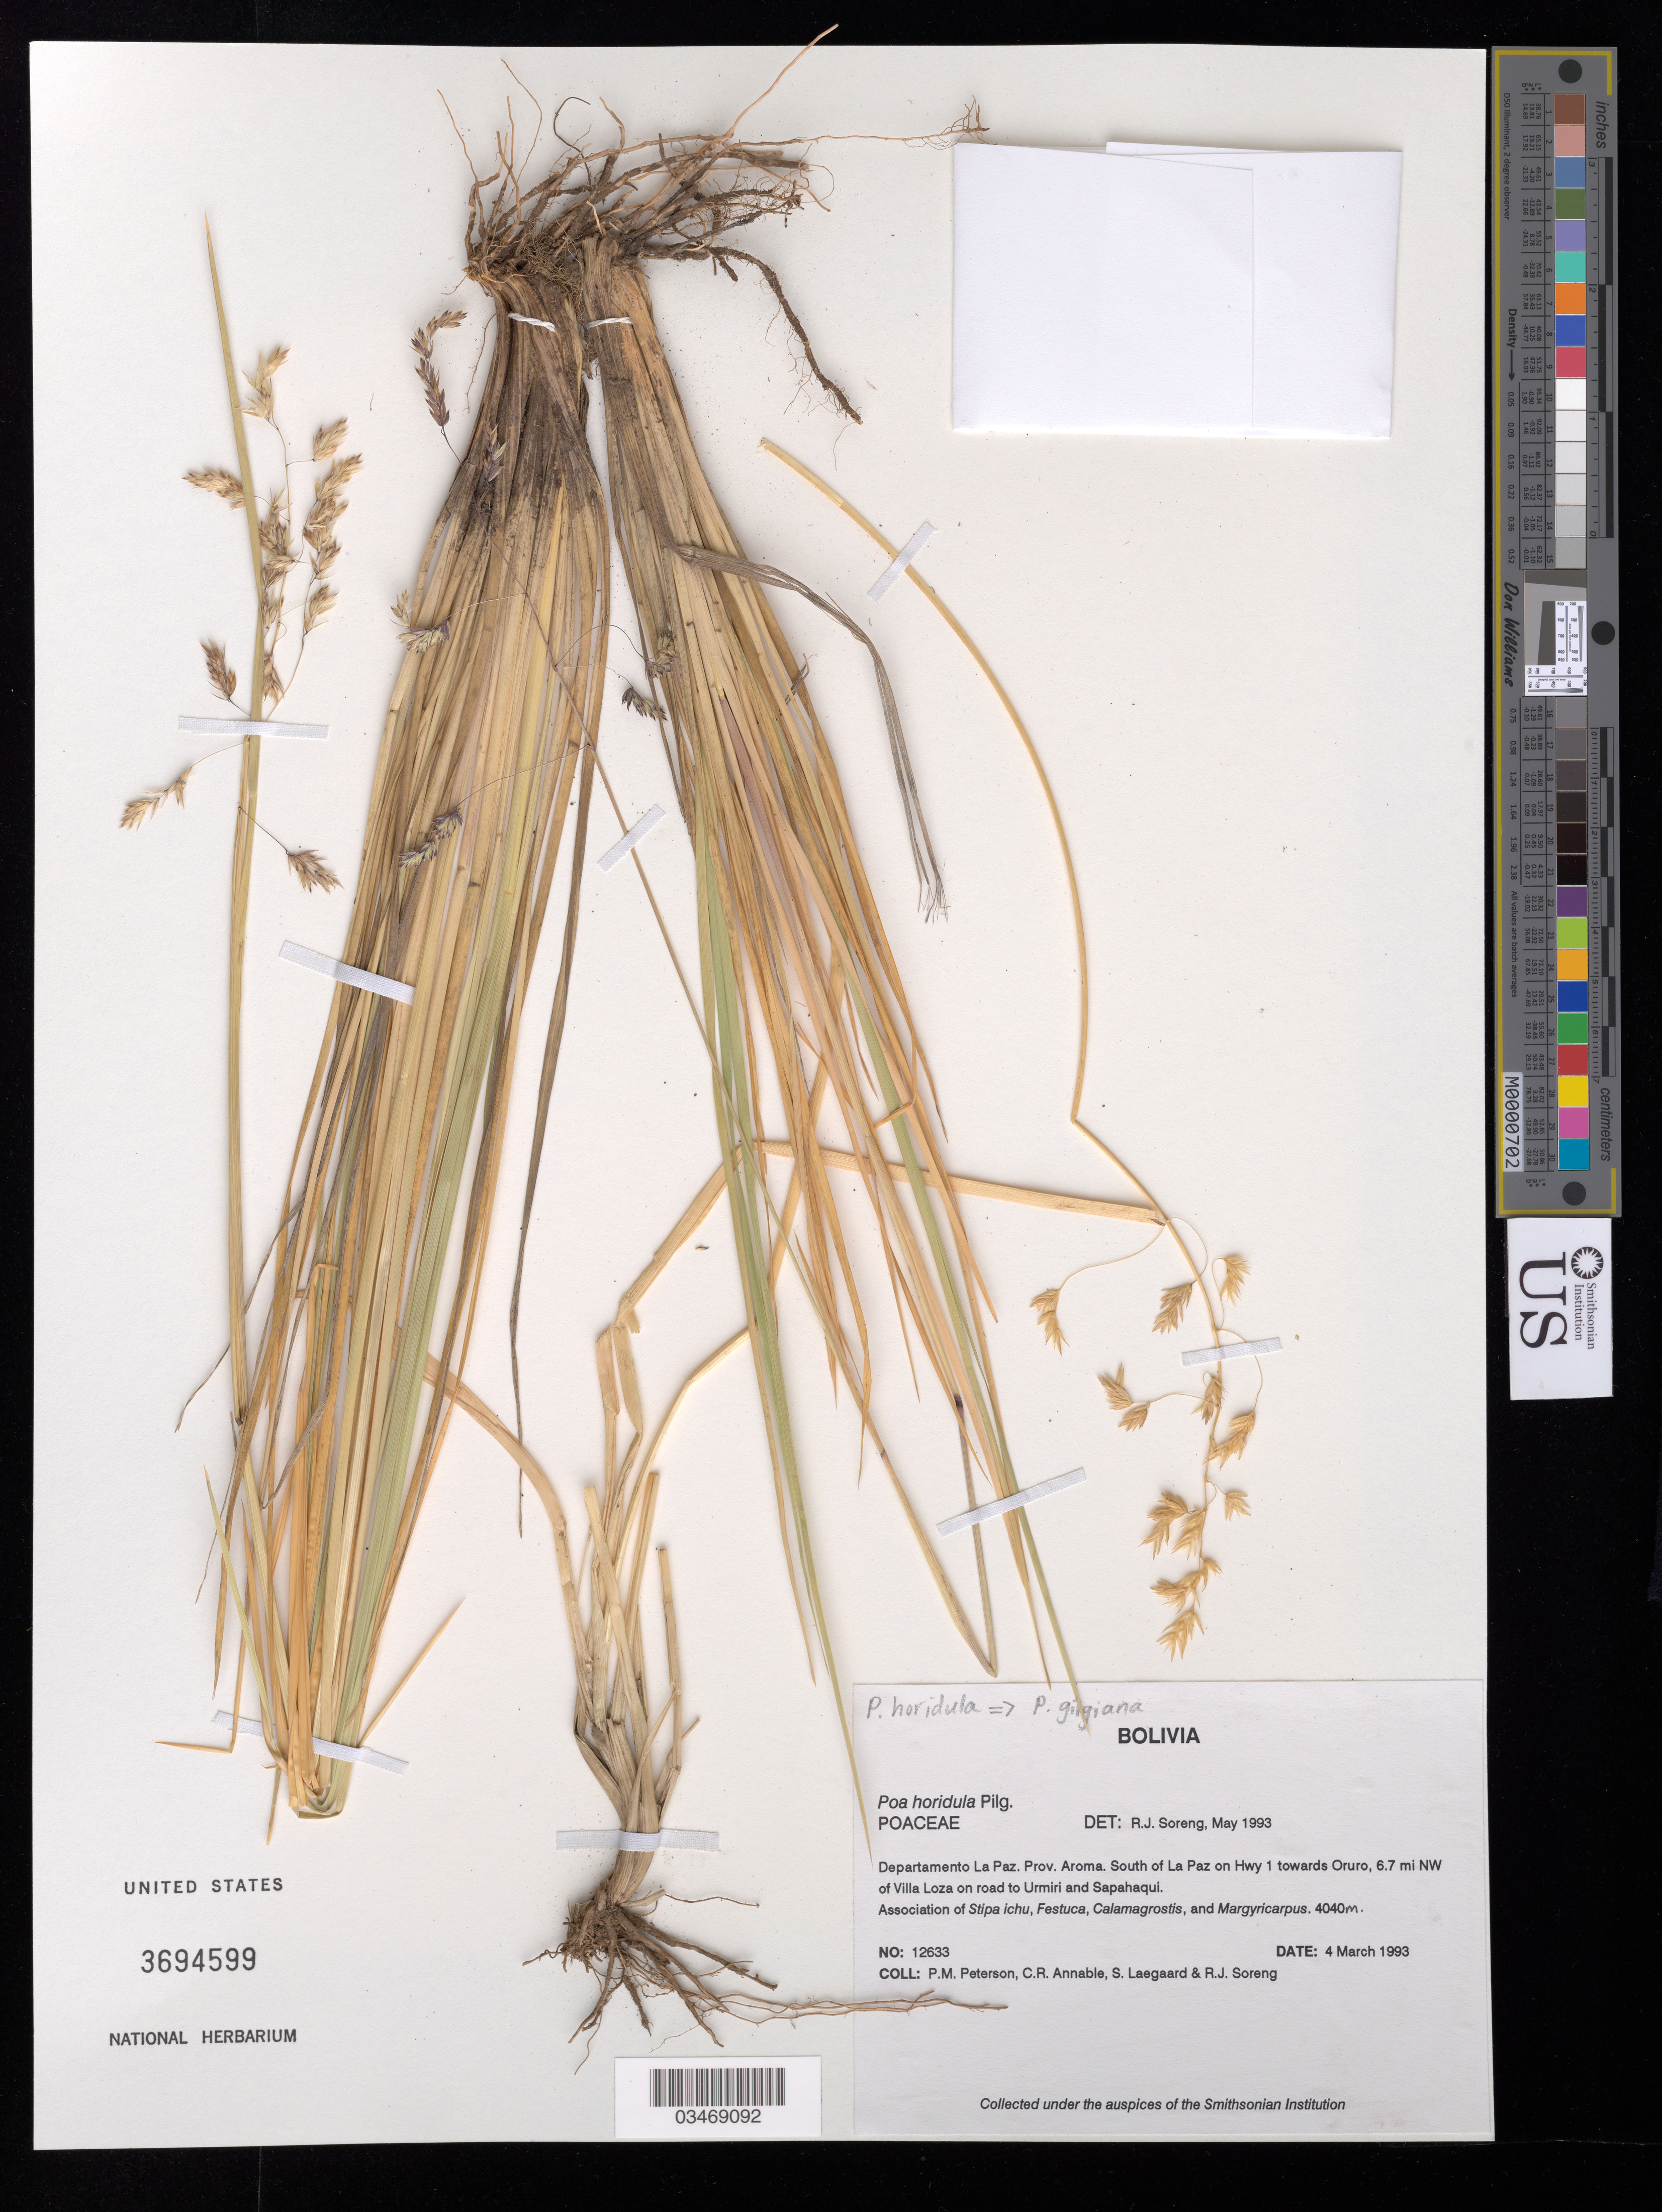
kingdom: Plantae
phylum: Tracheophyta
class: Liliopsida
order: Poales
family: Poaceae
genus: Poa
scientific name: Poa gilgiana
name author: Pilg.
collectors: P. M. Peterson, C. R. Annable, S. Lægaard & R. J. Soreng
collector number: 12633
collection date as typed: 04 Mar 1993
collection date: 1993-03-04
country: Bolivia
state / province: La Paz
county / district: Aroma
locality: South of La Paz on Hwy 1 towards Oruro, 6.7 mi NW of Villa Loza on road to Urmiri and Sapahaqui.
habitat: Association of Stipa ichu, Festuca, Calamagrostis, and Margyricarpus.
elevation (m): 4040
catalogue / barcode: US 3694599